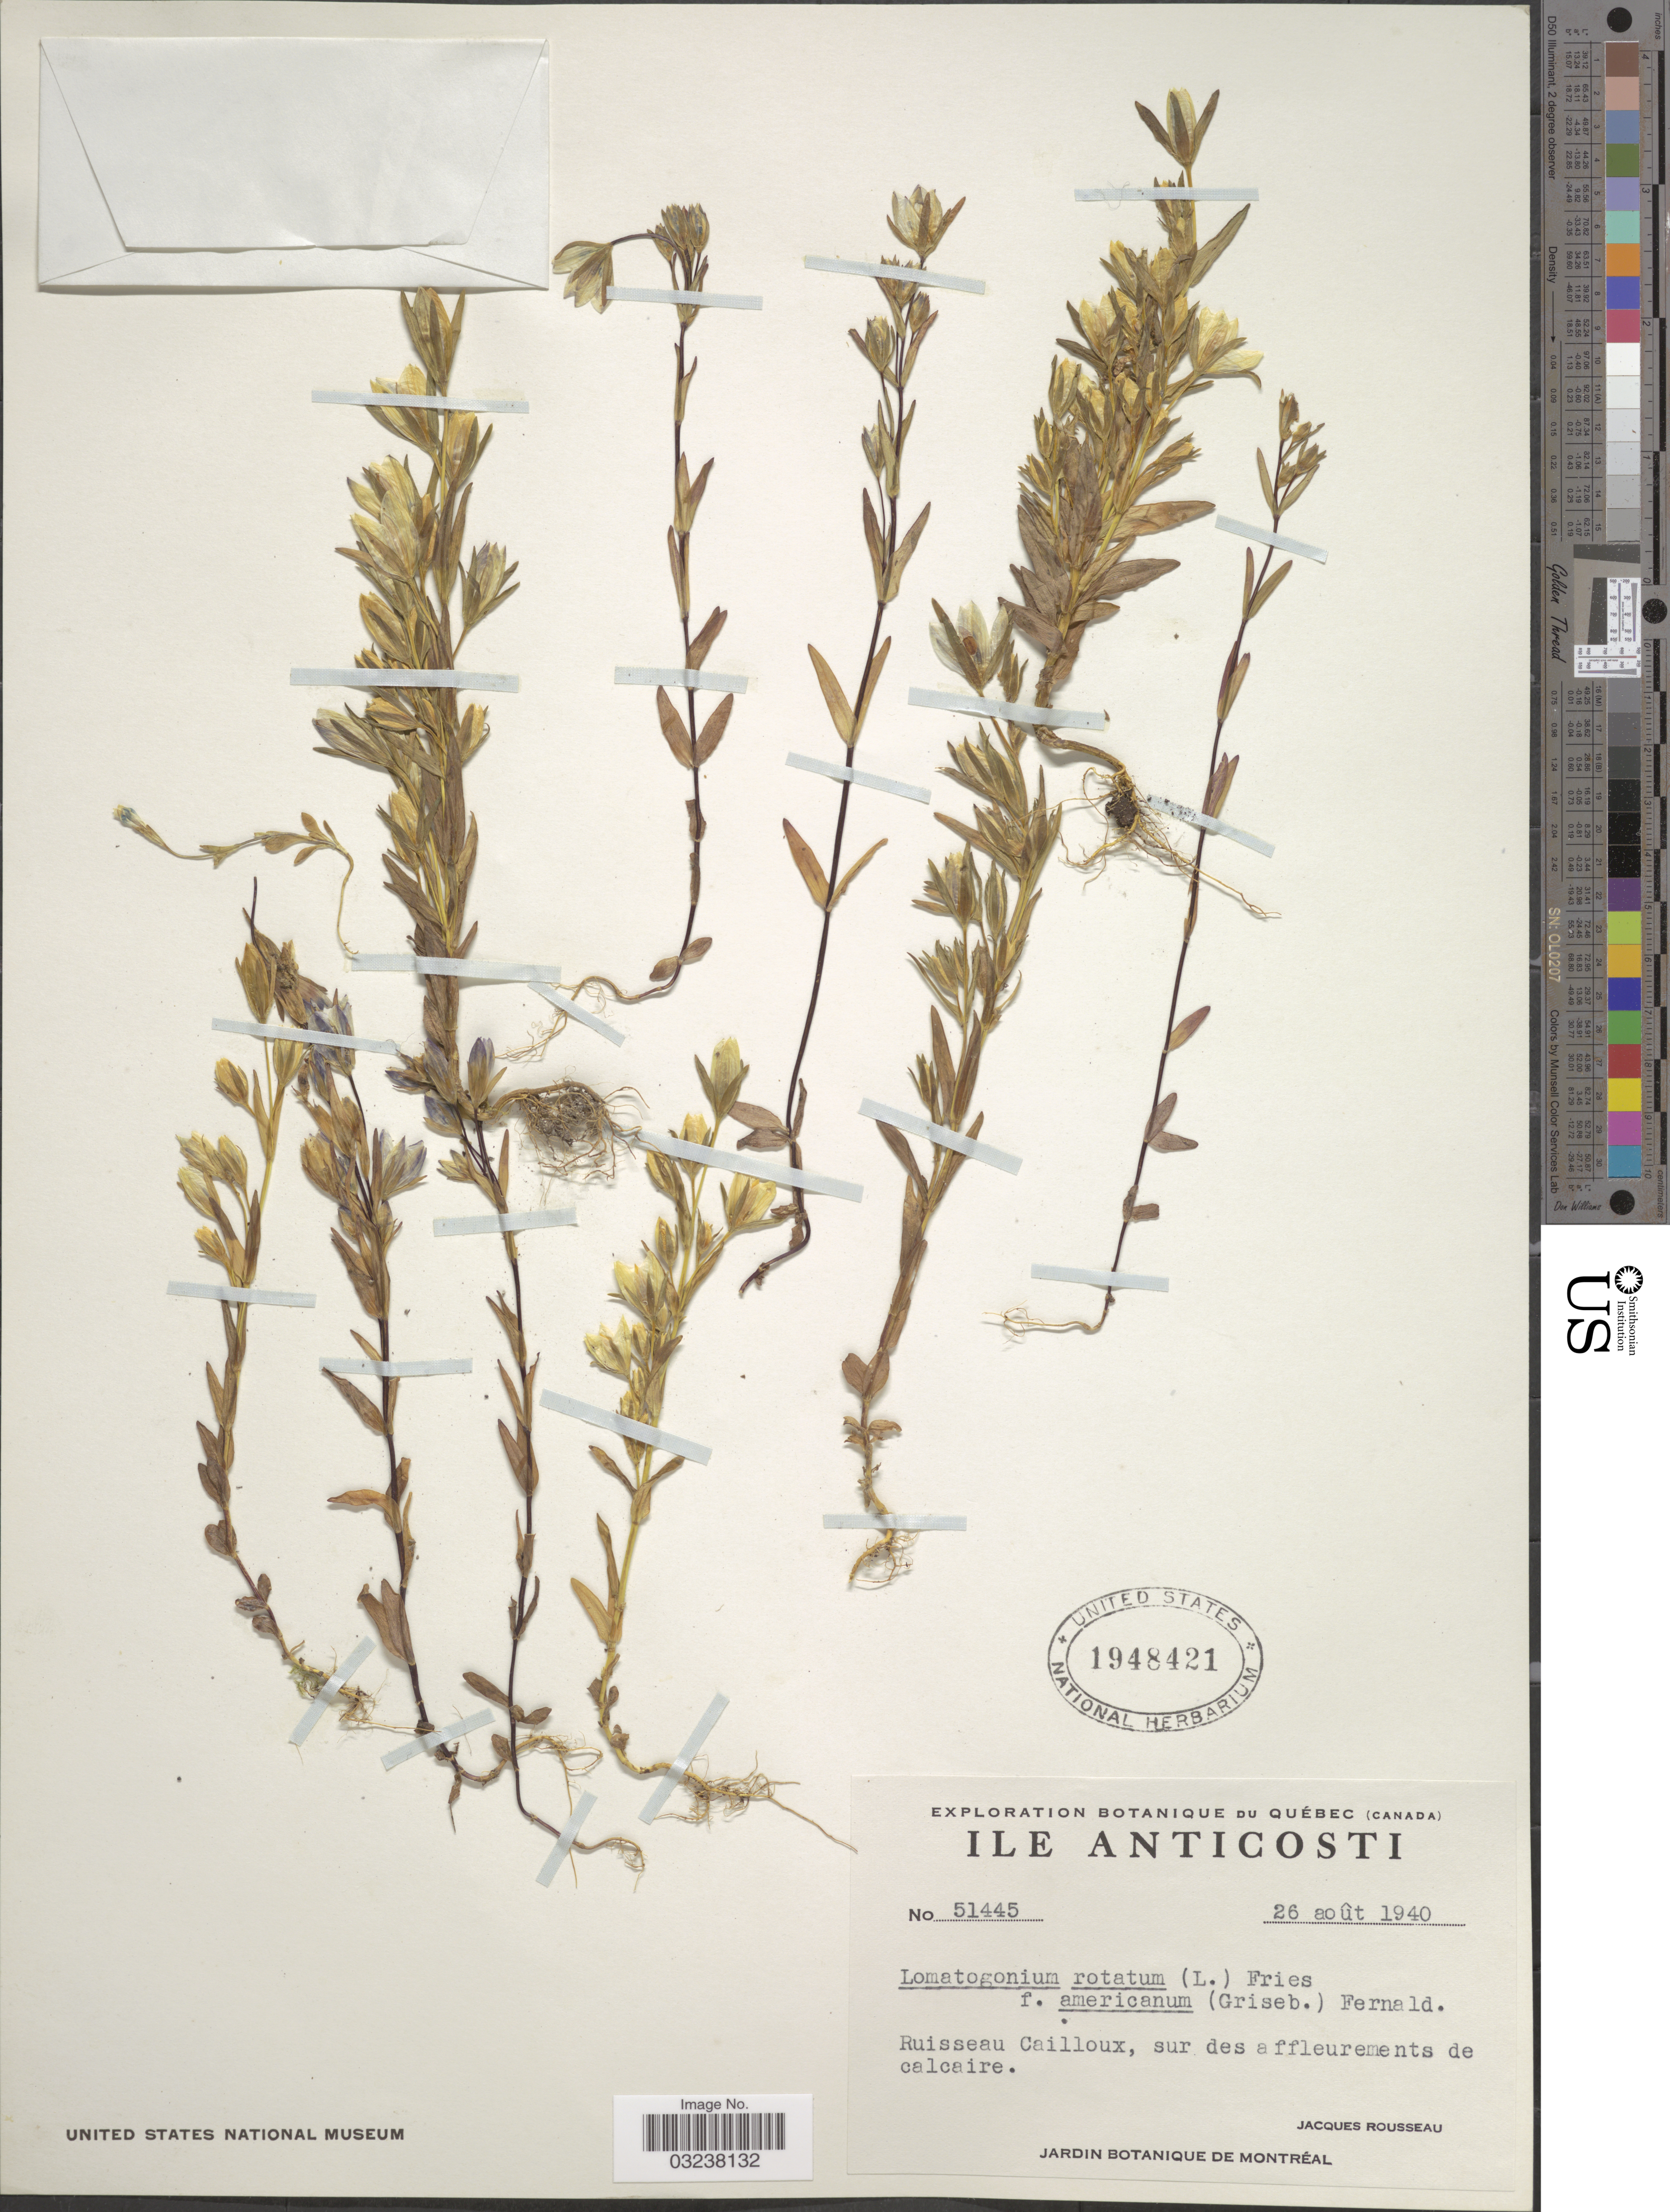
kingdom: Plantae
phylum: Tracheophyta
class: Magnoliopsida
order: Gentianales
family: Gentianaceae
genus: Lomatogonium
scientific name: Lomatogonium rotatum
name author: (L.) Fr.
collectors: J. Rousseau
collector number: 51445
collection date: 1940-08-26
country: Canada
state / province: Quebec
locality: Ile Anticosti. Ruisseau Cailloux, sur des affleurements de calcaire.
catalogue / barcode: US 1948421